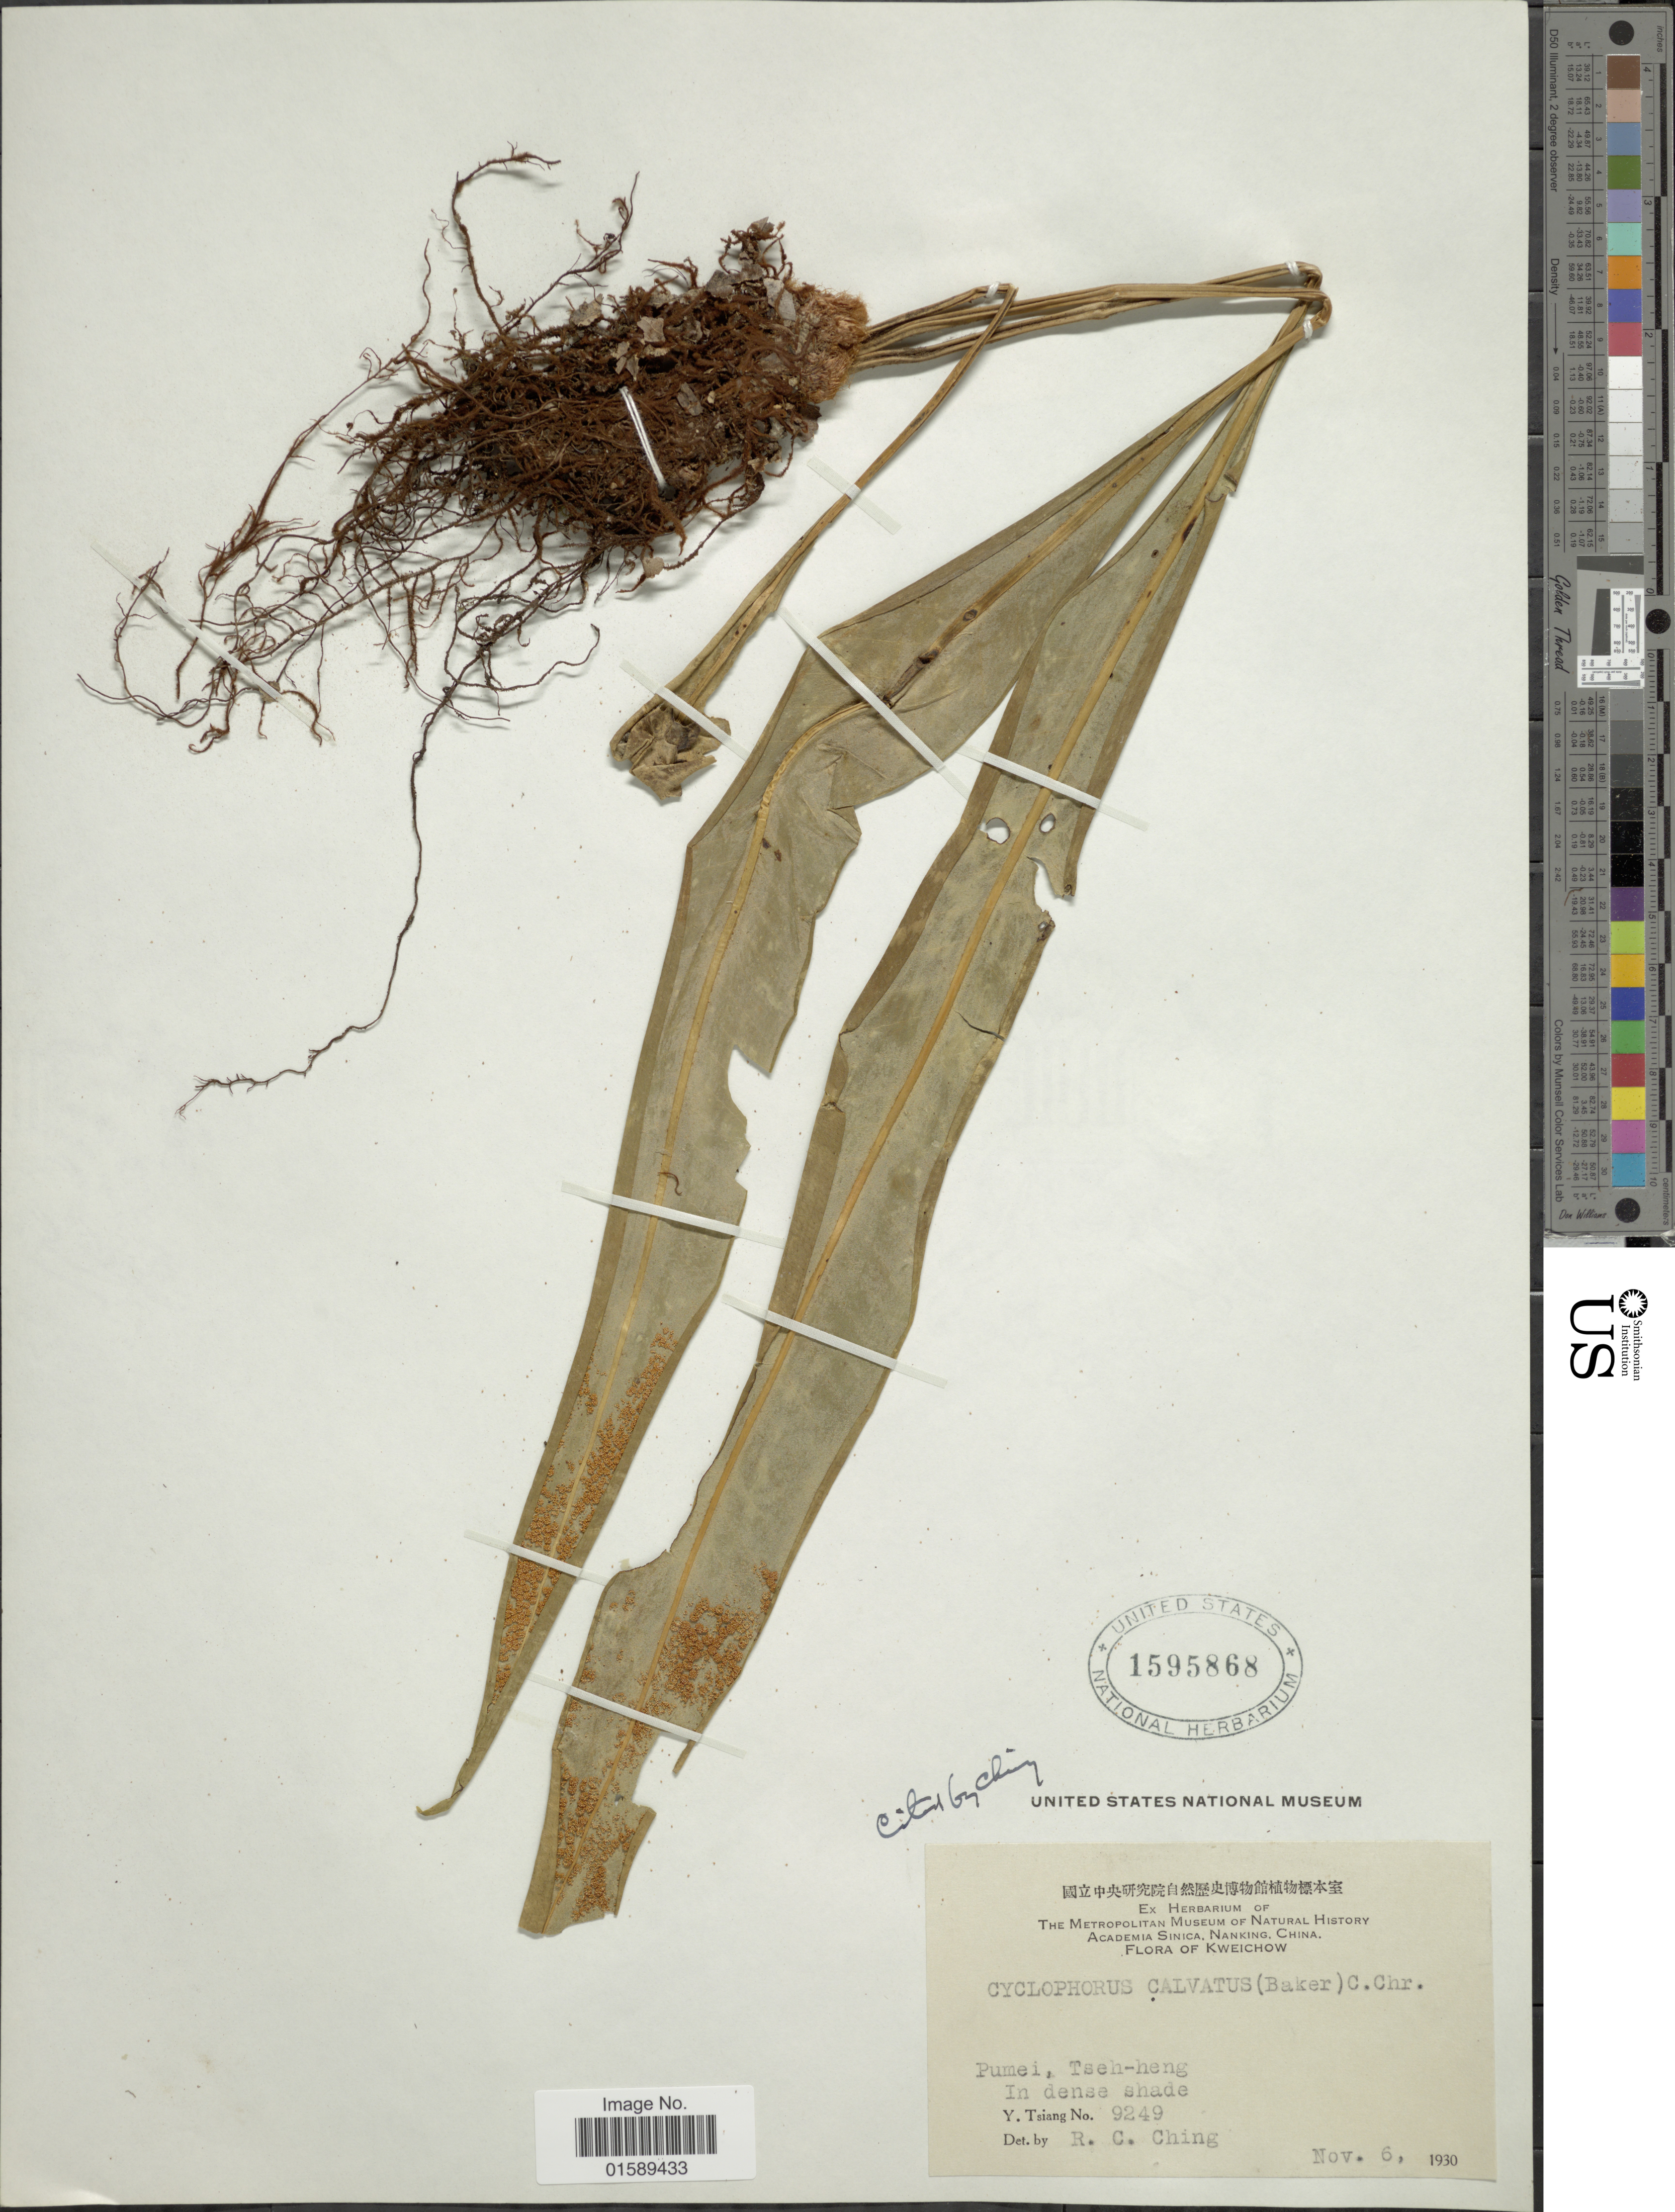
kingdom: Plantae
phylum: Tracheophyta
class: Polypodiopsida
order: Polypodiales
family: Polypodiaceae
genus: Pyrrosia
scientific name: Pyrrosia subfurfuracea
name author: (Hook.) Ching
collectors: Y. Tsiang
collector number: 9249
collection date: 1930-11-06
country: China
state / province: Guizhou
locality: Kweichow, Pumei, Tseh-heng.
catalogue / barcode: US 1595868